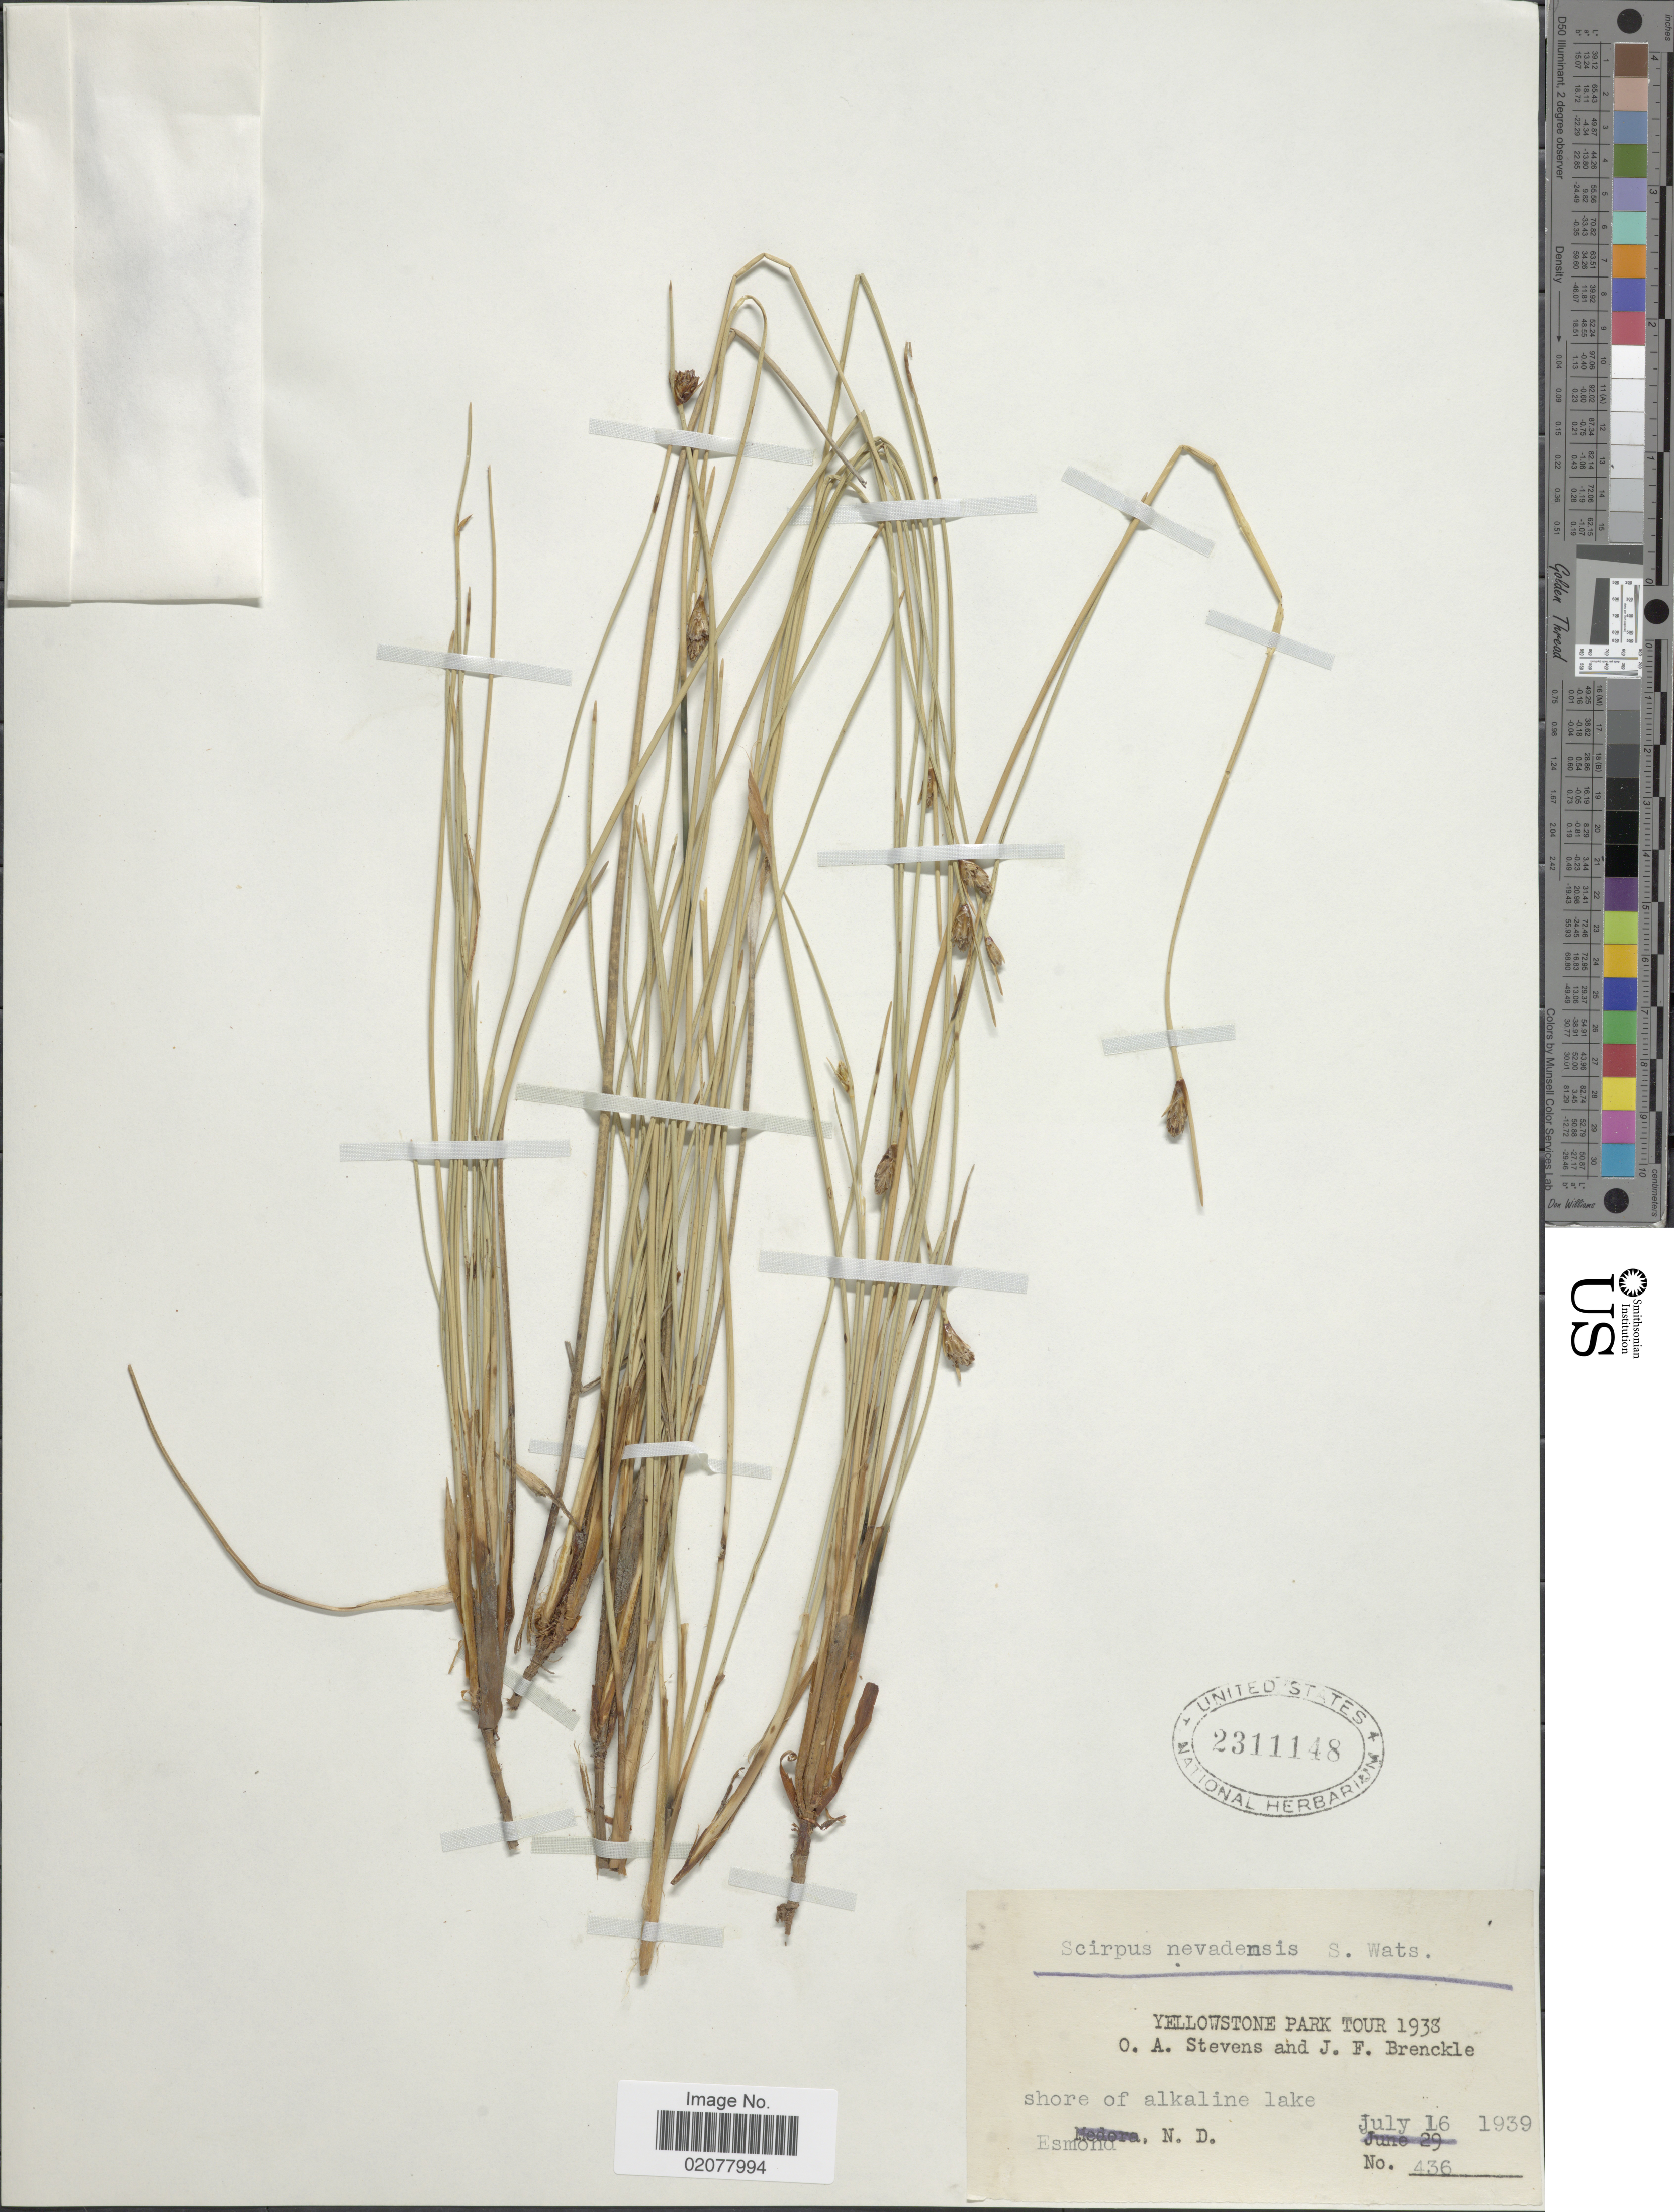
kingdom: Plantae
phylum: Tracheophyta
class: Liliopsida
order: Poales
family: Cyperaceae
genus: Amphiscirpus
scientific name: Amphiscirpus nevadensis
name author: (S. Watson) Oteng-Yeb.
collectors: O. A. Stevens & J. Brenckle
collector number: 436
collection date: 1938-07-16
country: United States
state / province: North Dakota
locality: Shore of alkaline lake. Esmond, N.D.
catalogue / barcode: US 2311148